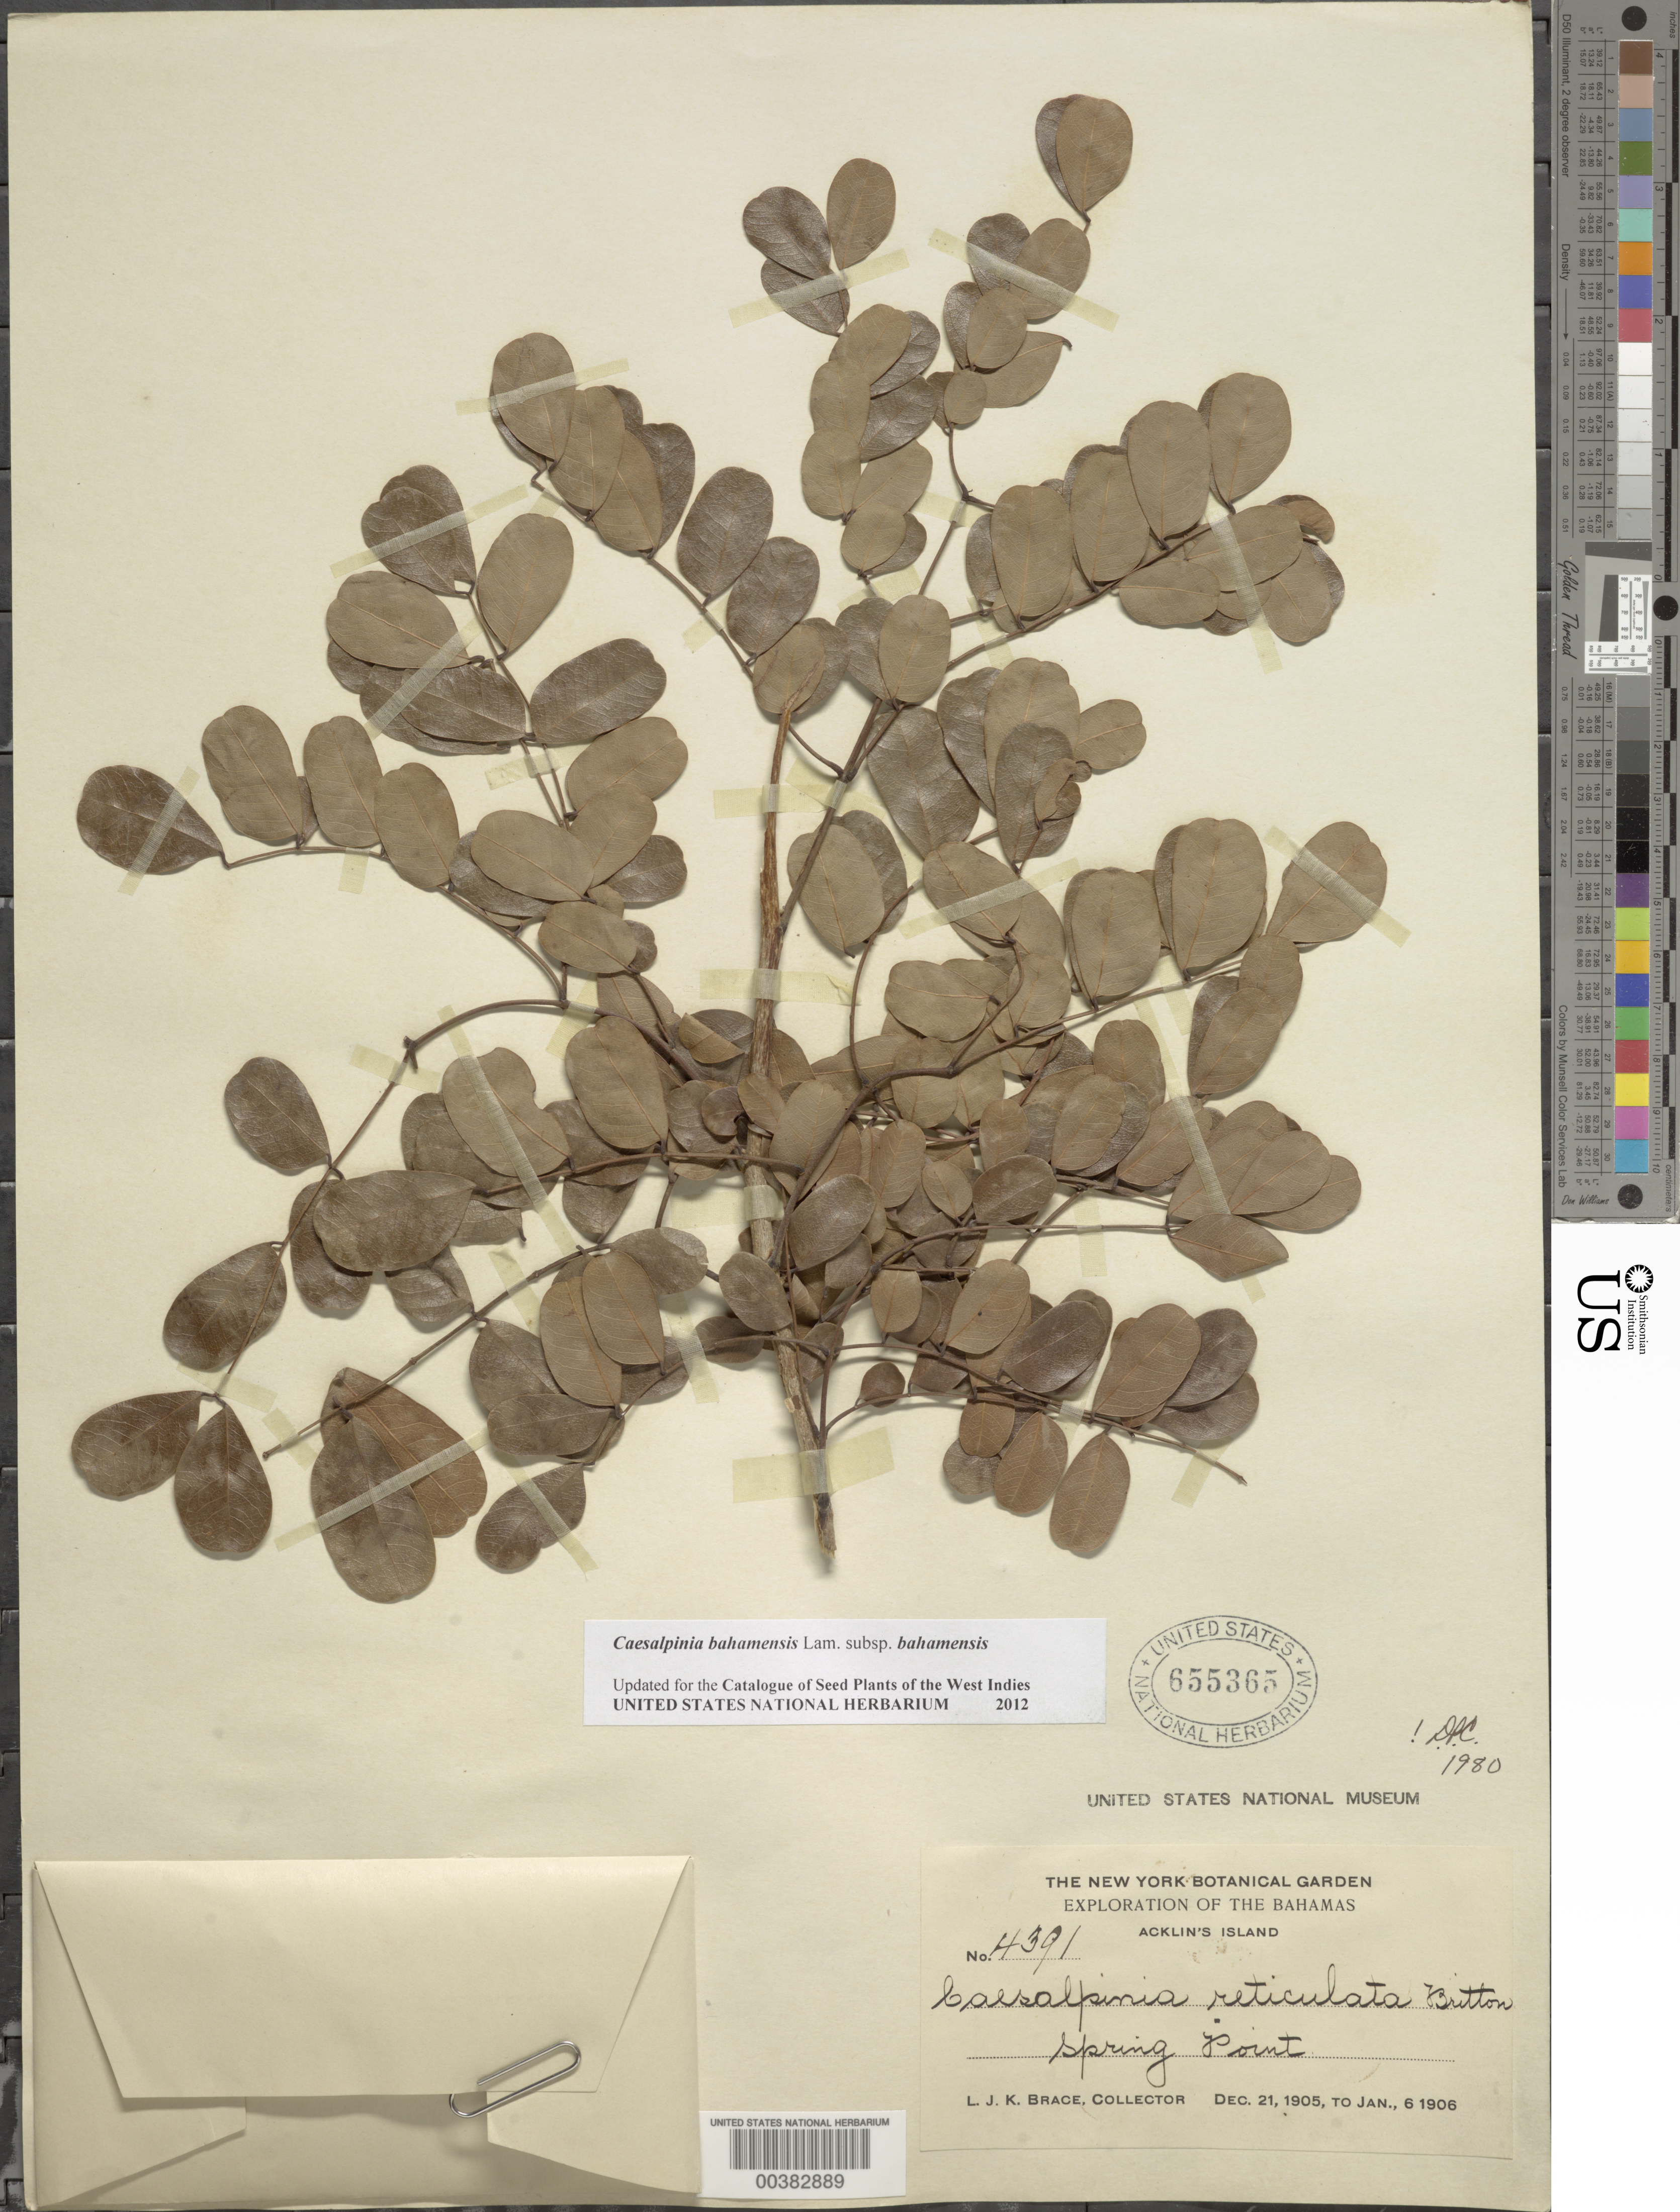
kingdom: Plantae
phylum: Tracheophyta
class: Magnoliopsida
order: Fabales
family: Fabaceae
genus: Caesalpinia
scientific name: Caesalpinia bahamensis subsp. bahamensis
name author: Lam.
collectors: L. J. K. Brace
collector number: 4391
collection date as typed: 21 Dec 1905 to 06 Jan 1906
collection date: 1905-12-21/1906-01-06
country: Bahamas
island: Acklins Island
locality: Spring point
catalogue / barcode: US 655365